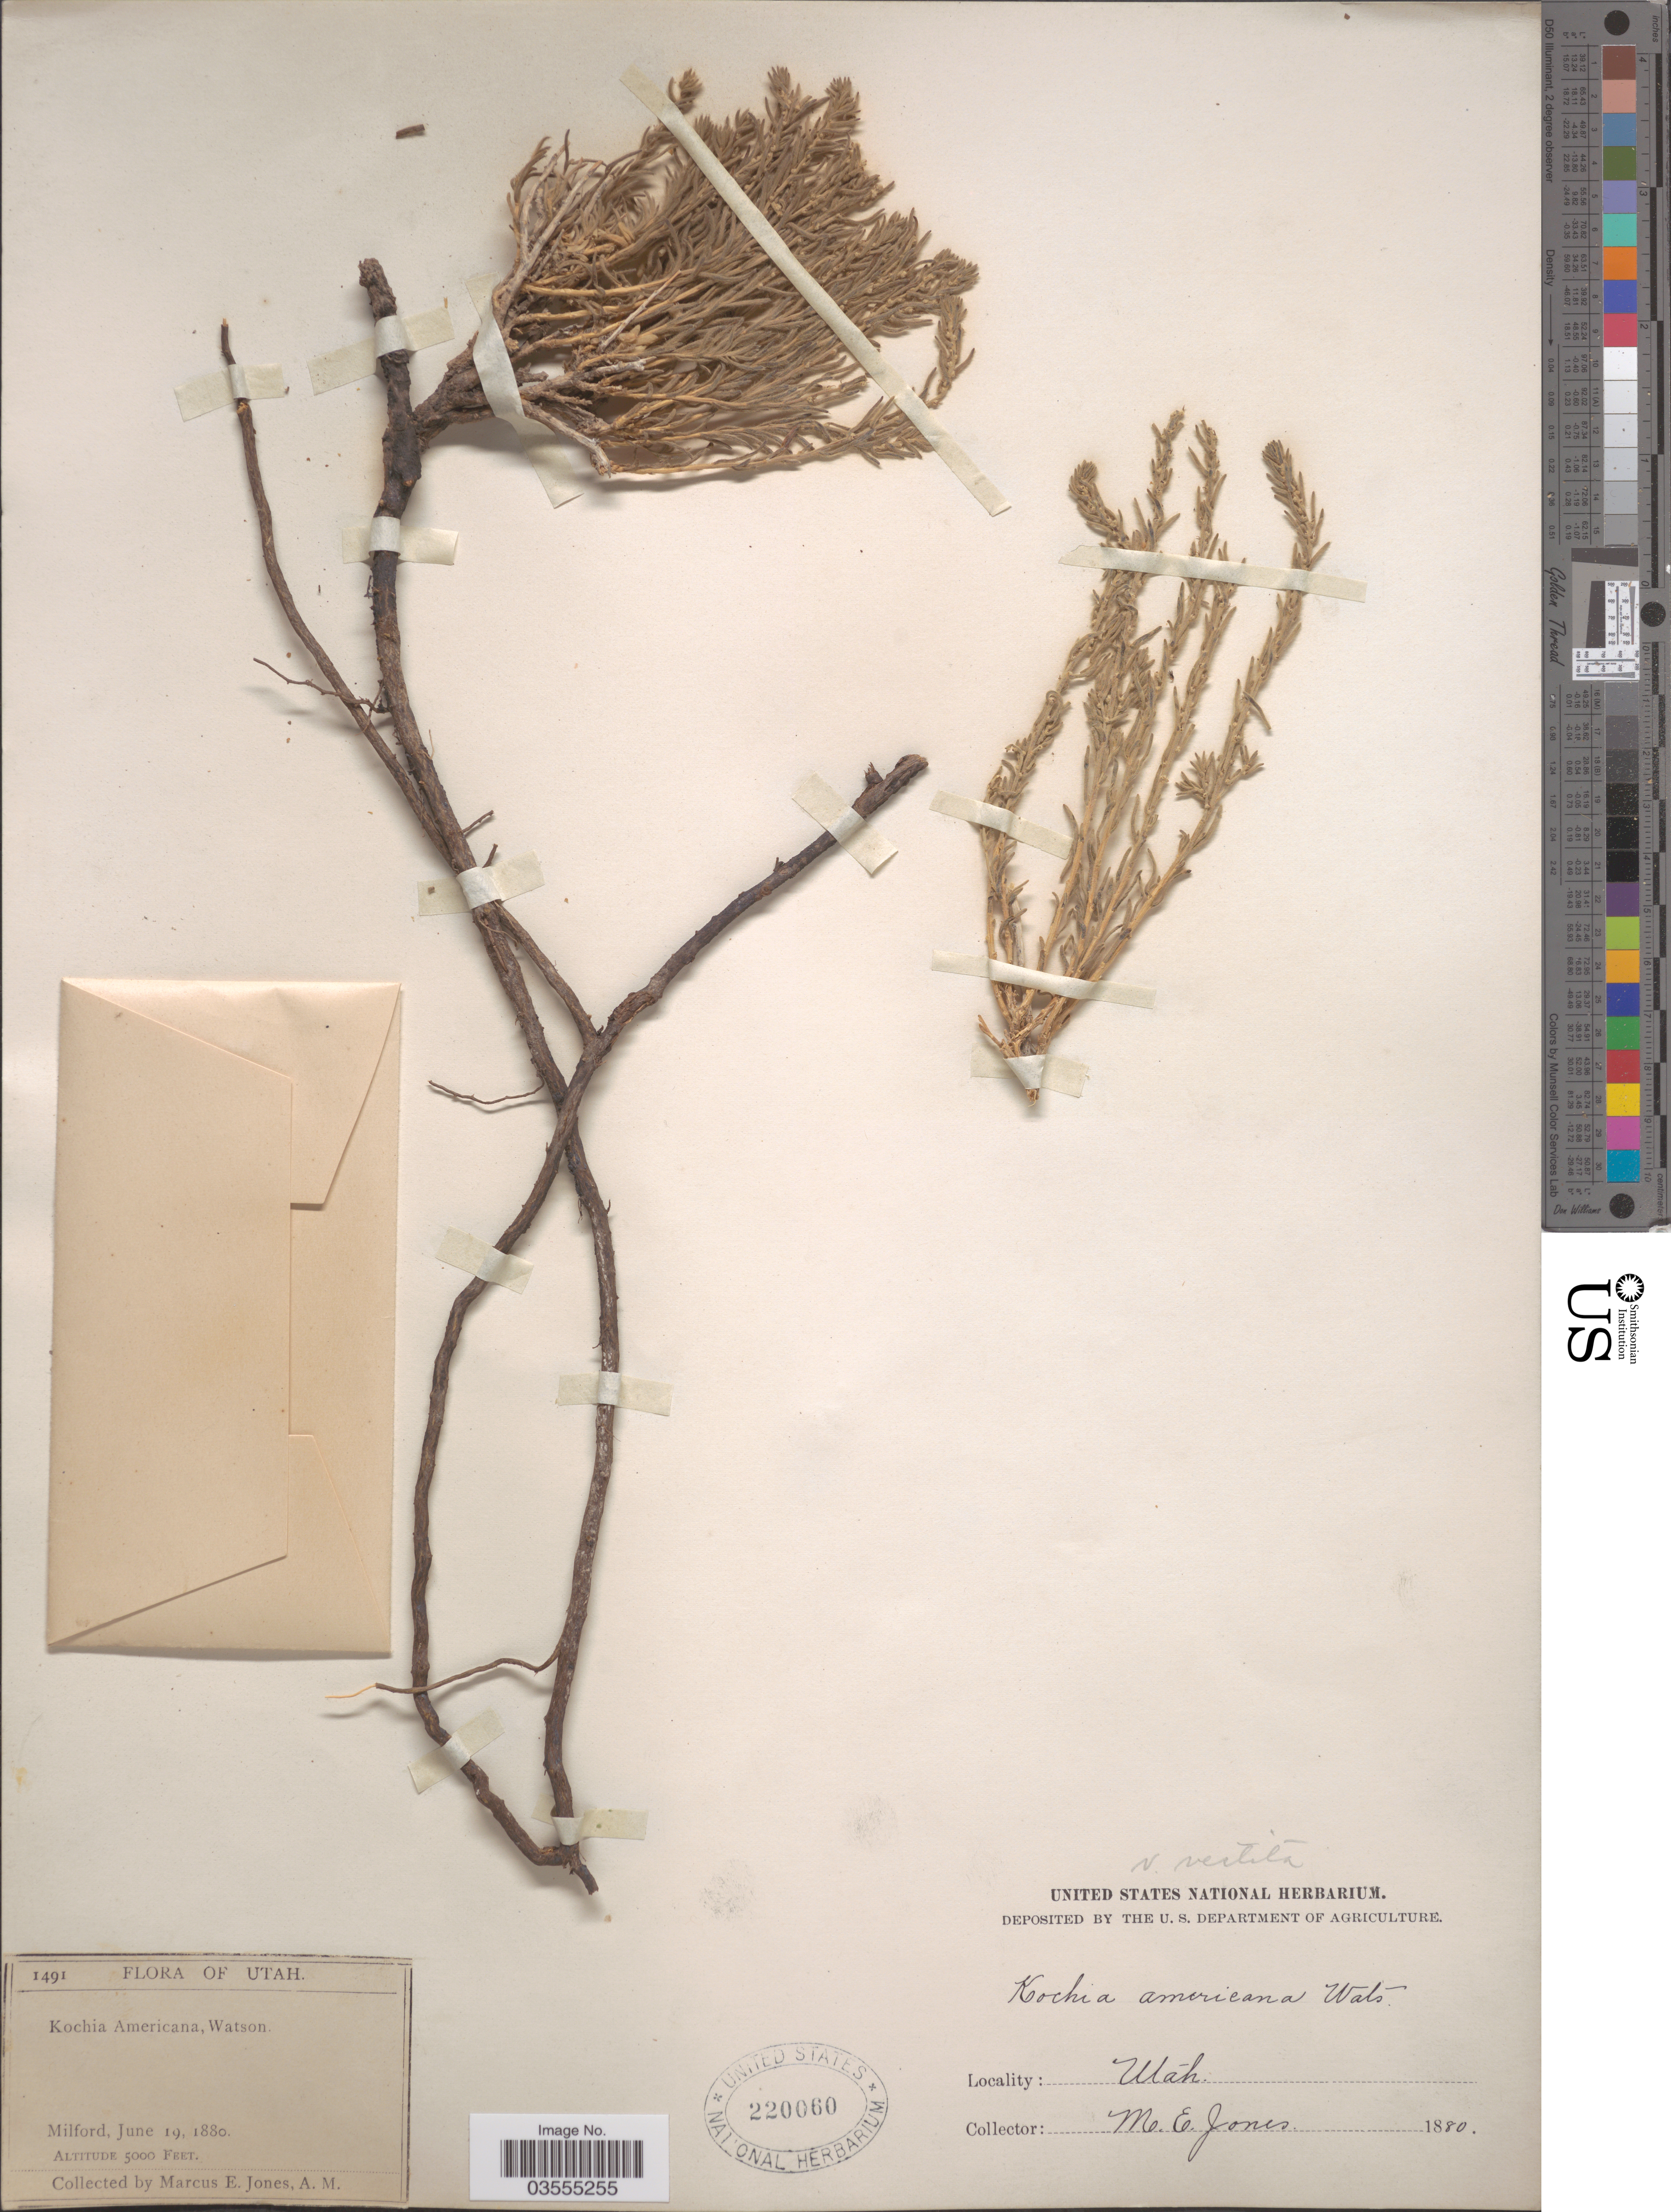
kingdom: Plantae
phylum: Tracheophyta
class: Magnoliopsida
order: Caryophyllales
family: Amaranthaceae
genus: Neokochia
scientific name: Neokochia americana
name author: (S. Watson) G.L. Chu & S.C. Sand.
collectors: M. E. Jones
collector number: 1491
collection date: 1880-06-19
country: United States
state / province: Utah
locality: Milford.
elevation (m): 1524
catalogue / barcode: US 220060